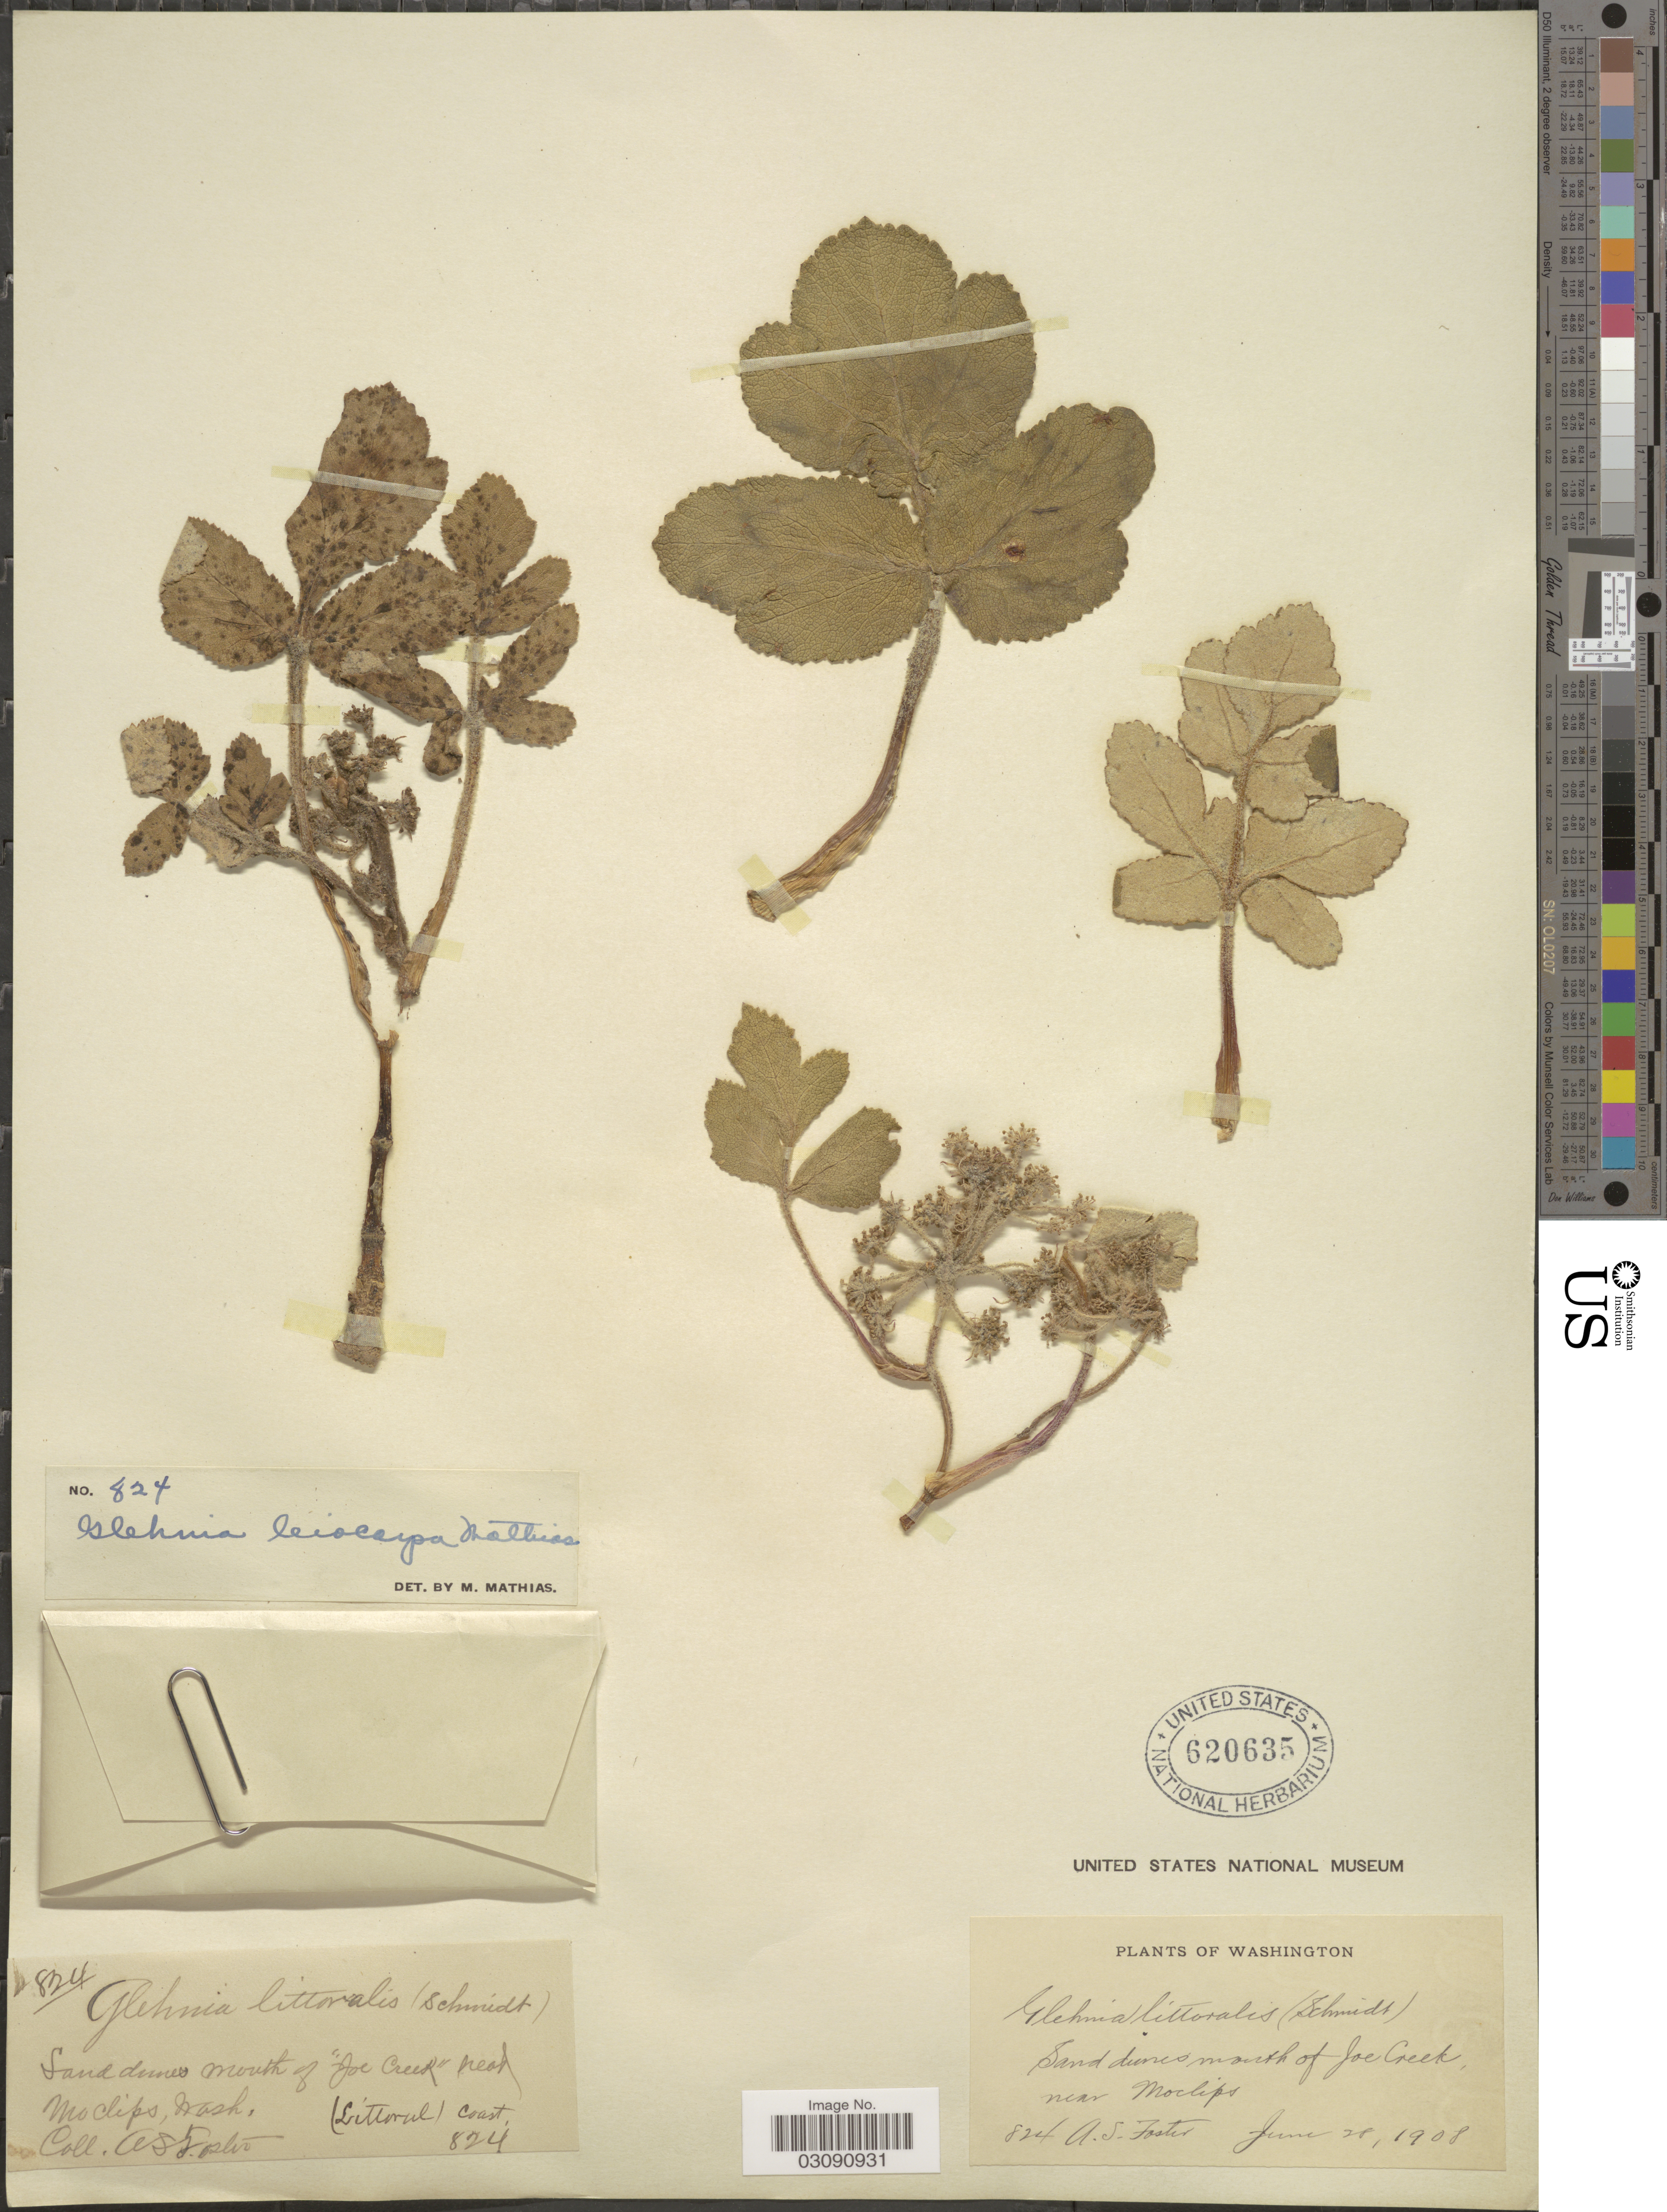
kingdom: Plantae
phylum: Tracheophyta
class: Magnoliopsida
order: Apiales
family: Apiaceae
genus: Glehnia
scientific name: Glehnia littoralis subsp. leiocarpa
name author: (Mathias) Hultén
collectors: A. S. Foster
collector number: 824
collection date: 1908-06-28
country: United States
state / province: Washington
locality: Sand dunes mouth of "Joe Creek" near Moclips.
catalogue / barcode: US 620635